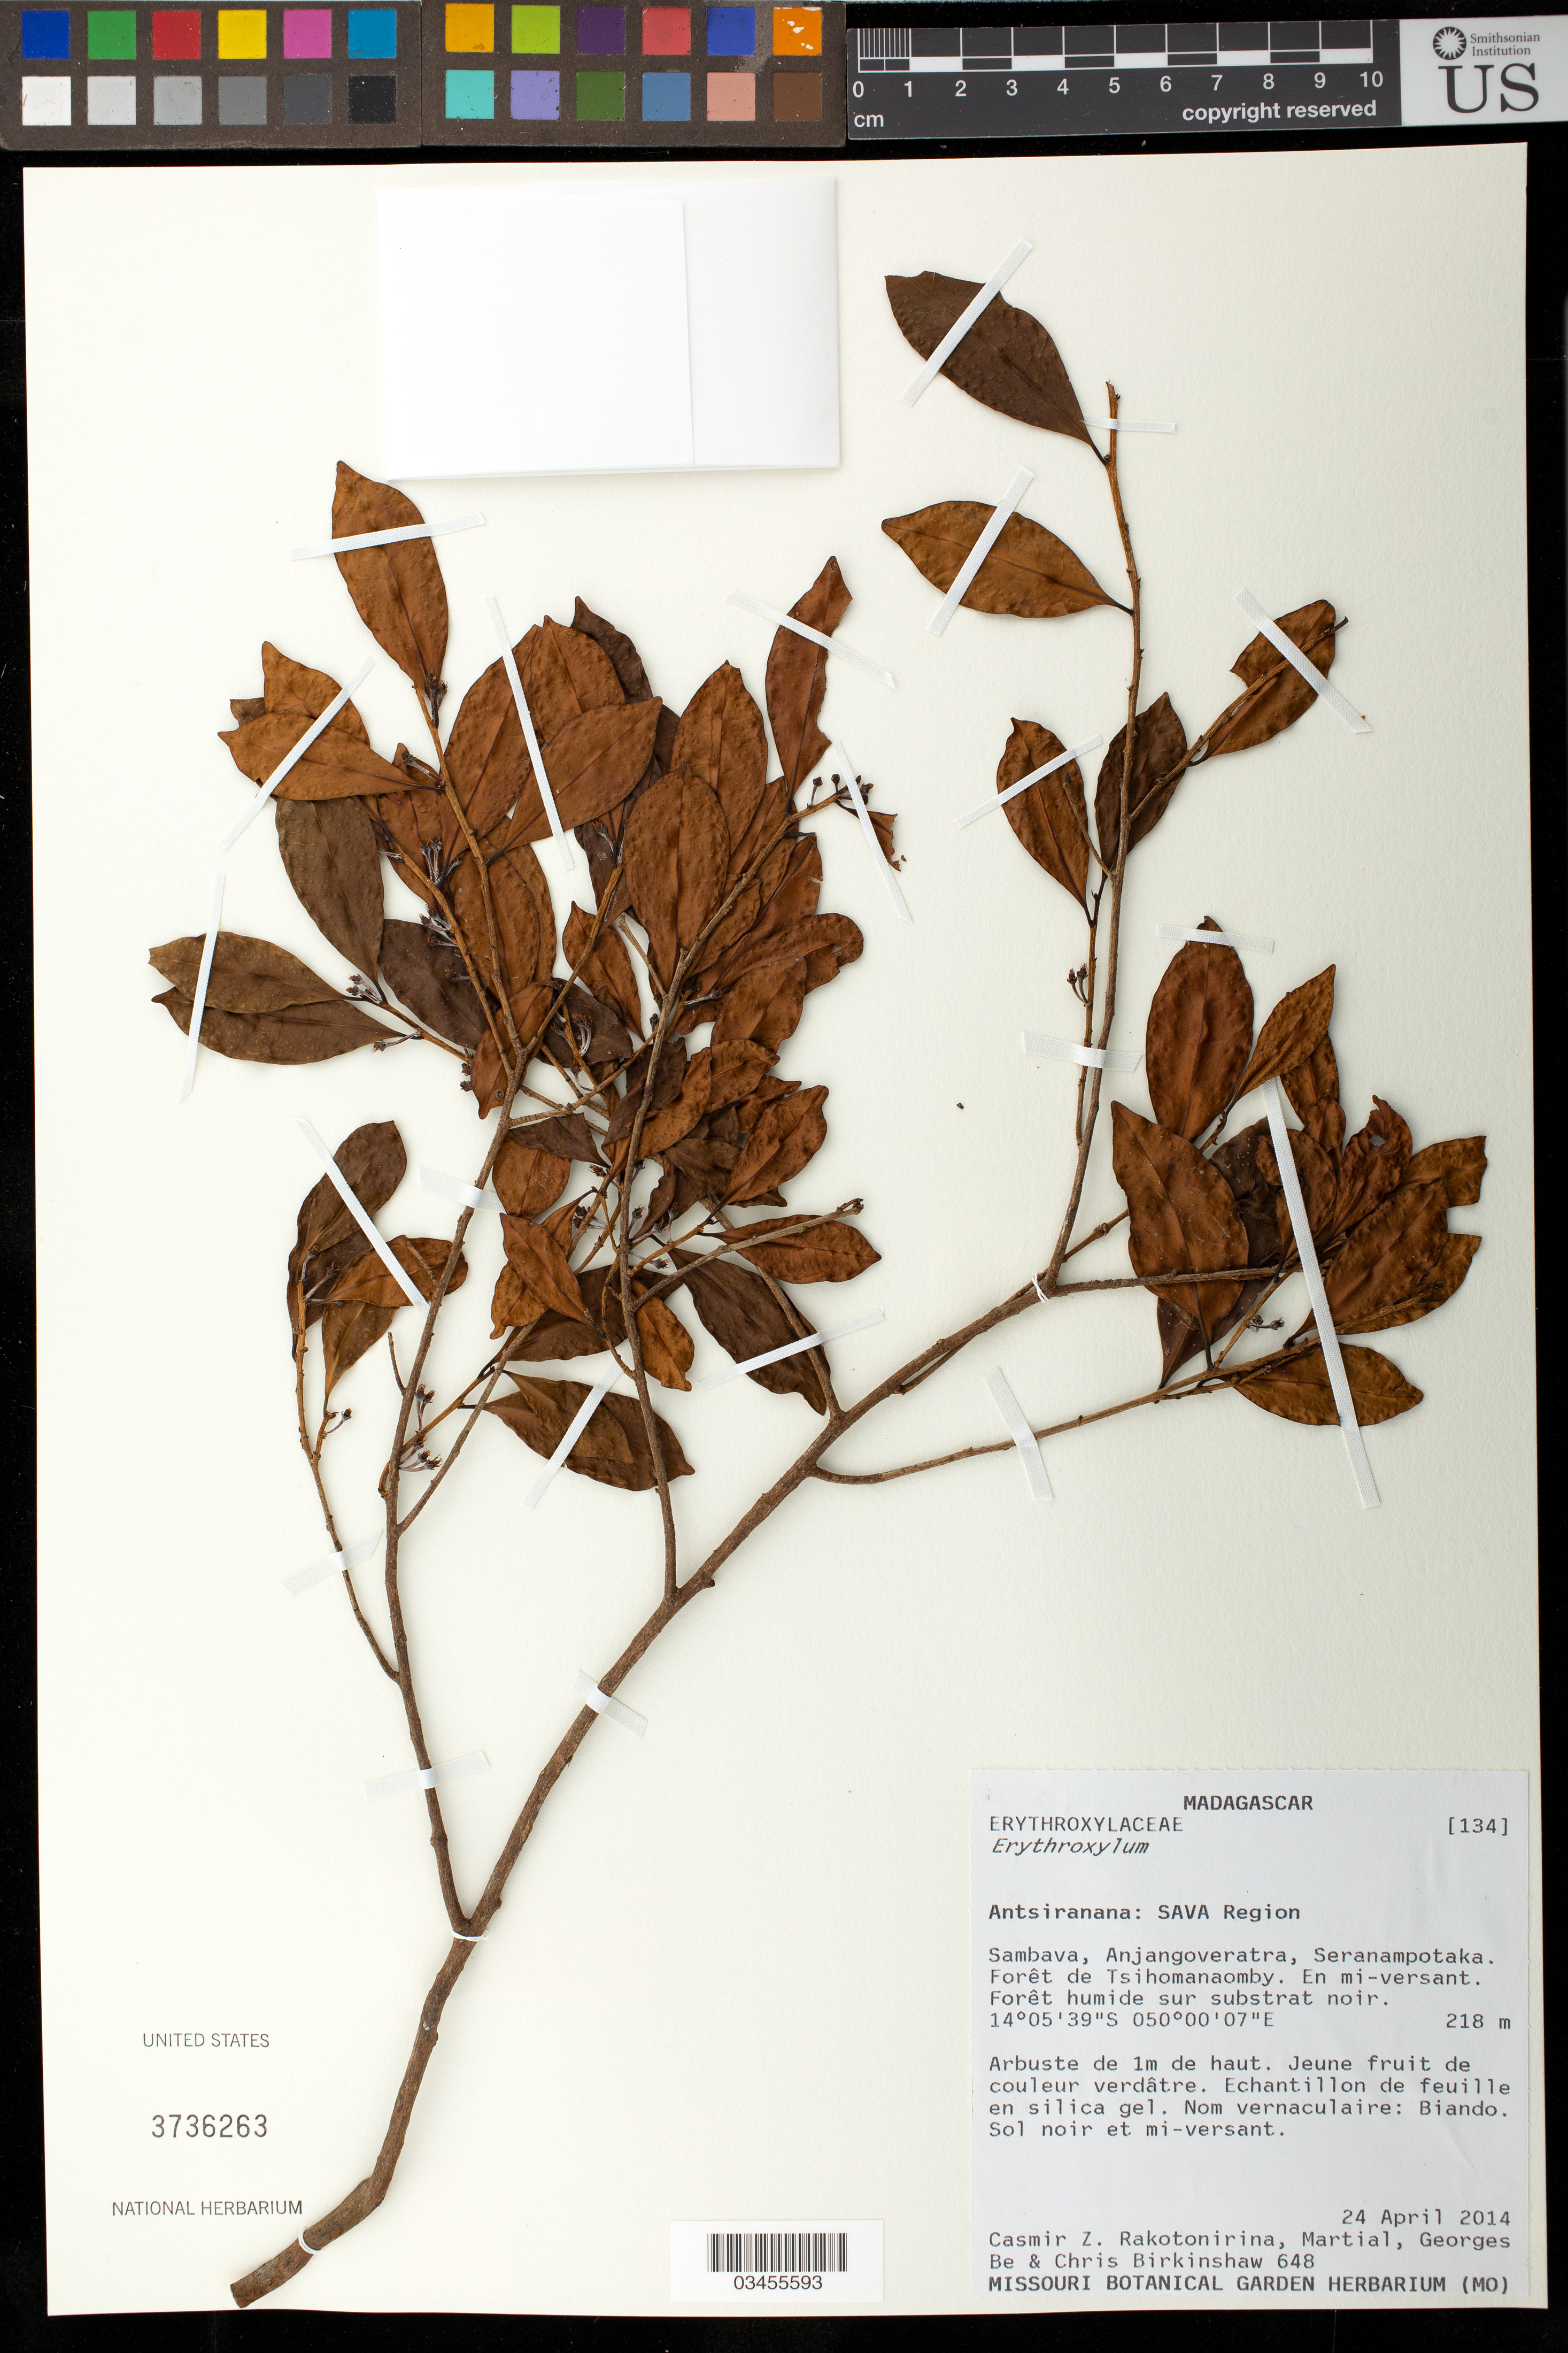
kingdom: Plantae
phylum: Tracheophyta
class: Magnoliopsida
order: Malpighiales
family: Erythroxylaceae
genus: Erythroxylum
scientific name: Erythroxylum sp.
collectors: C. Rakotonirina, Martial, G. Be & C. R. Birkinshaw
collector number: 648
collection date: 2014-04-24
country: Madagascar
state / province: Sava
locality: Sambava, Anjangoveratra, Seranampotaka. Foret de Tsihomanaomby.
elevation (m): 218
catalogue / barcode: US 3736263